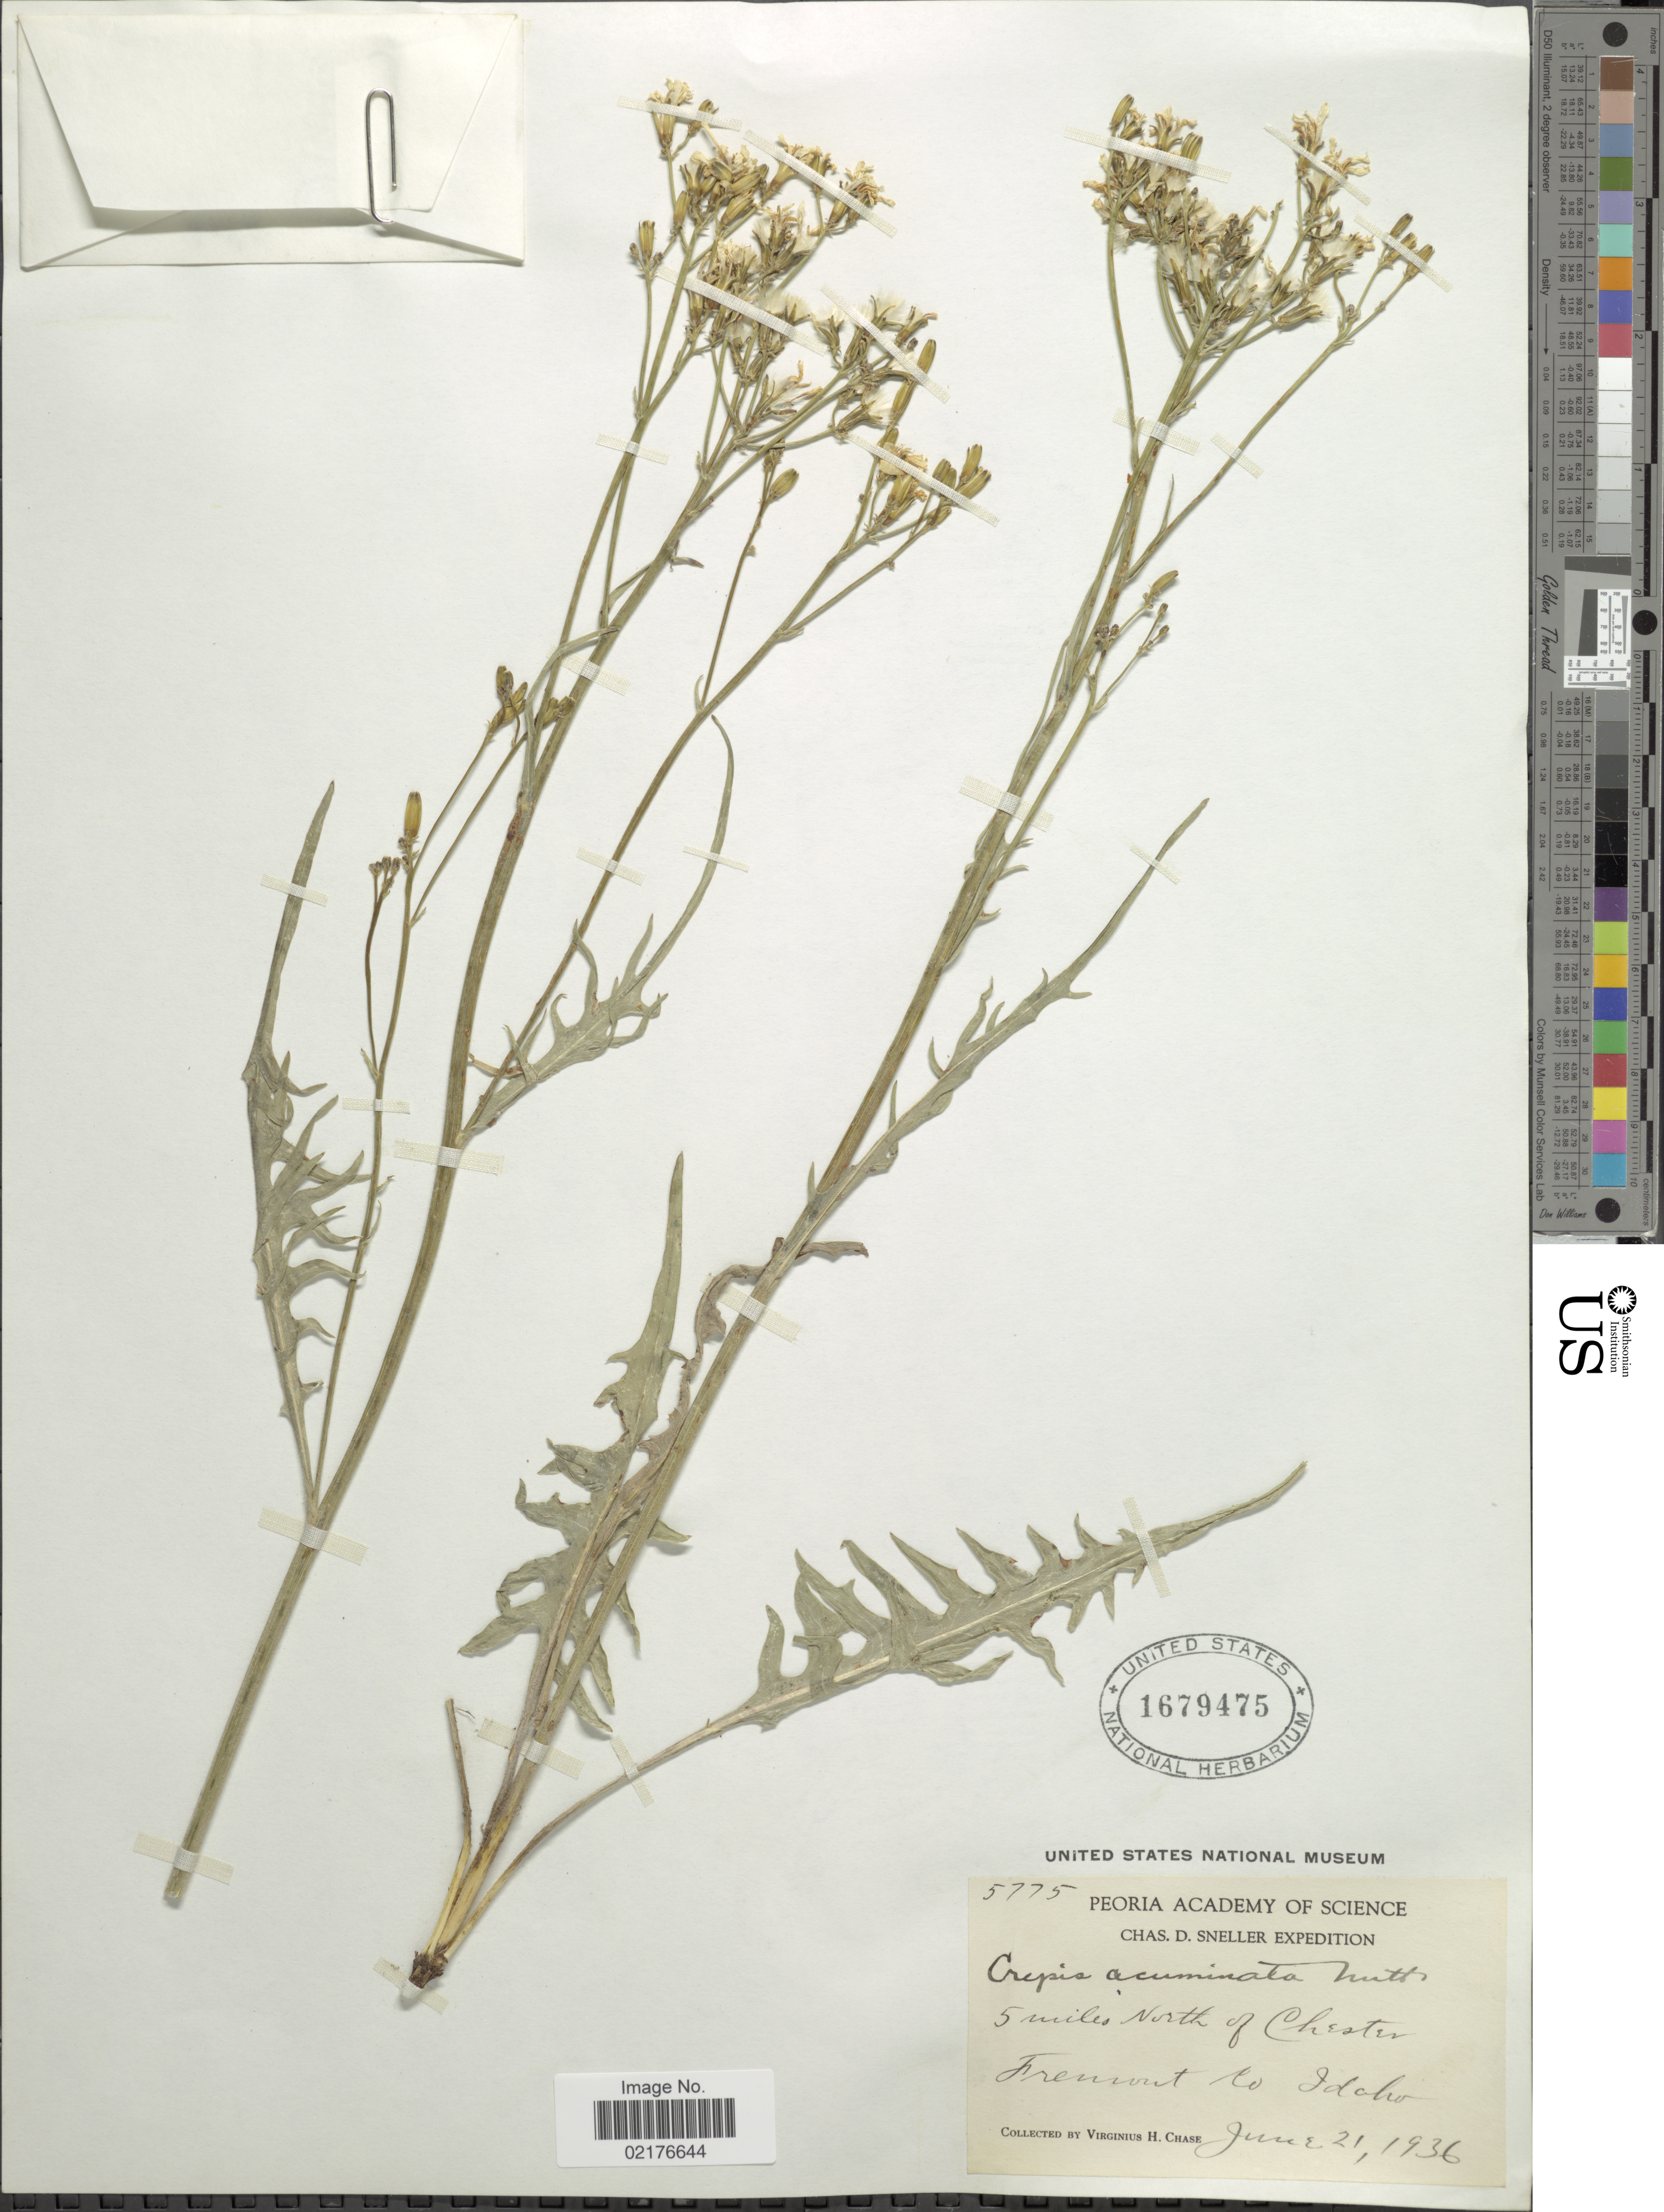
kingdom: Plantae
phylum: Tracheophyta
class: Magnoliopsida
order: Asterales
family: Asteraceae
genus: Crepis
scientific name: Crepis acuminata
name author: Nutt.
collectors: V. H. Chase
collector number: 5775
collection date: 1936-06-21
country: United States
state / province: Idaho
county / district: Fremont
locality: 5 miles North of Cheater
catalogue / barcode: US 1679475